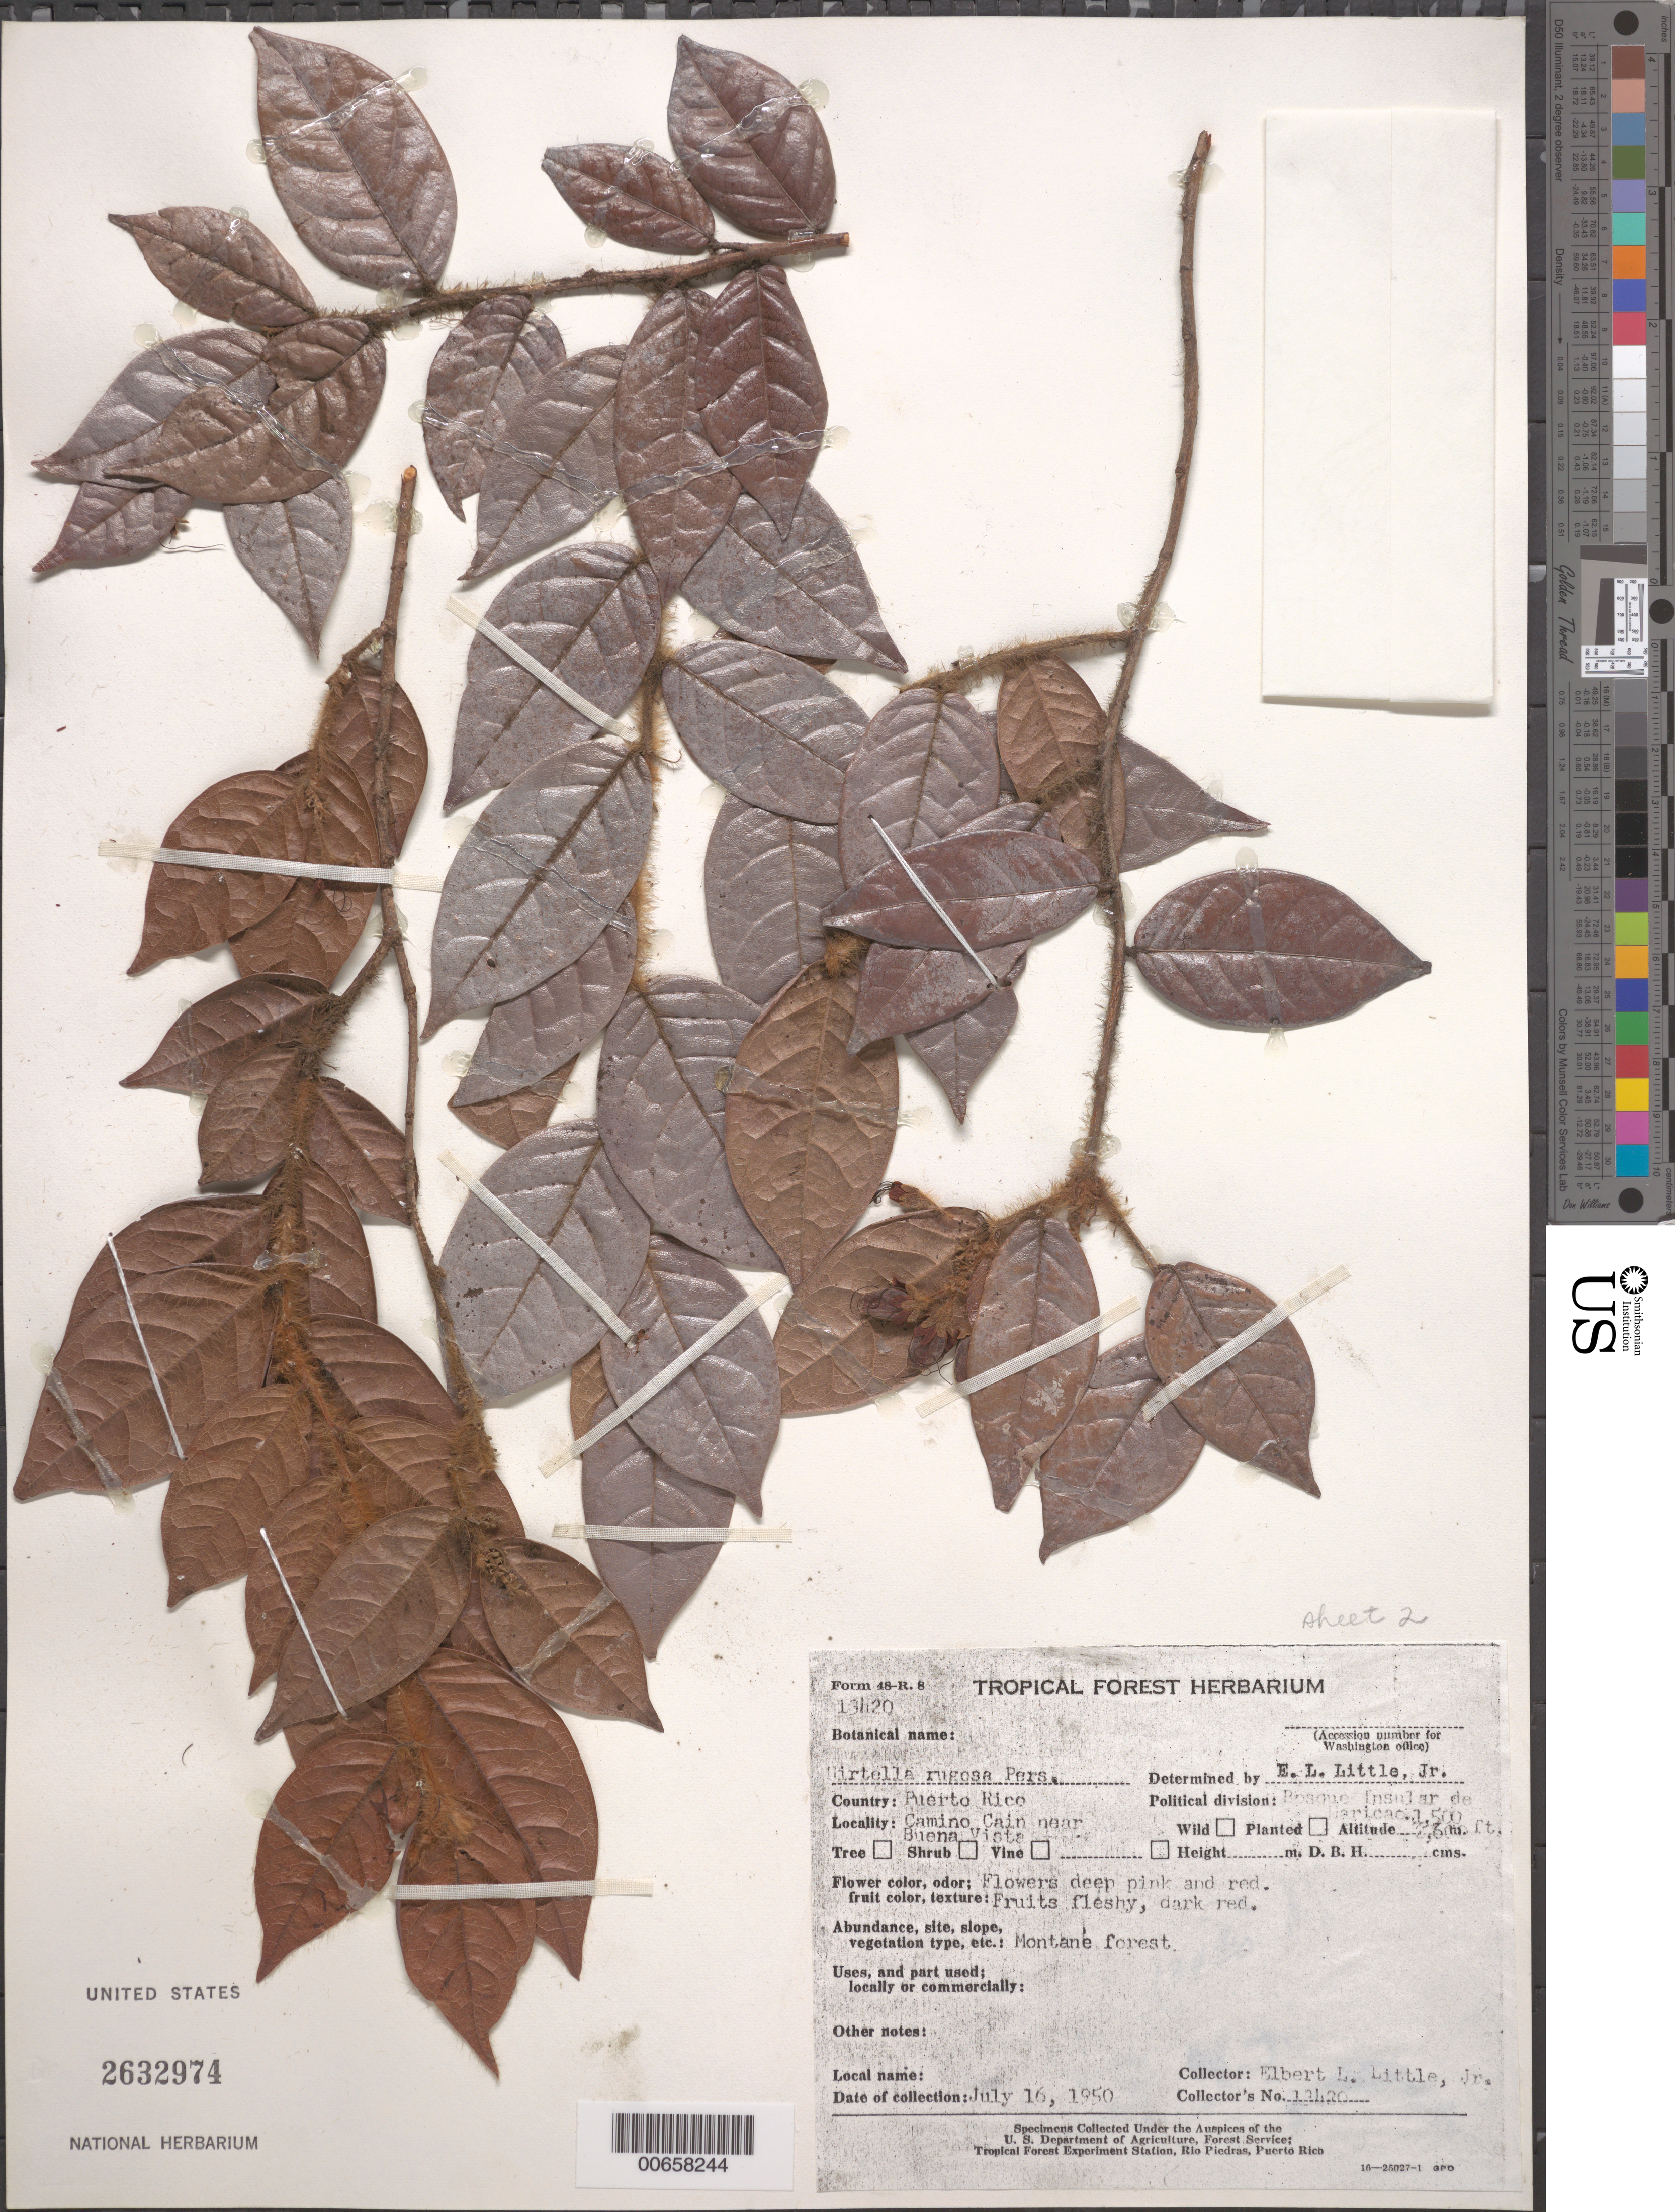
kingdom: Plantae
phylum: Tracheophyta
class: Magnoliopsida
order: Malpighiales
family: Chrysobalanaceae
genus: Hirtella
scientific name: Hirtella rugosa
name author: Thuill. ex Pers.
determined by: Little, Elbert L., Jr., (FSSR), United States Department of Agriculture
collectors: E. L. Little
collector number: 13420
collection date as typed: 16 Jul 1950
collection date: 1950-07-16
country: Puerto Rico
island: Greater Antilles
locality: Bosque Insular de Maricao, Camino Cain near Buena Vista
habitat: Montane Forest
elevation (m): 457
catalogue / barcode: US 2632974